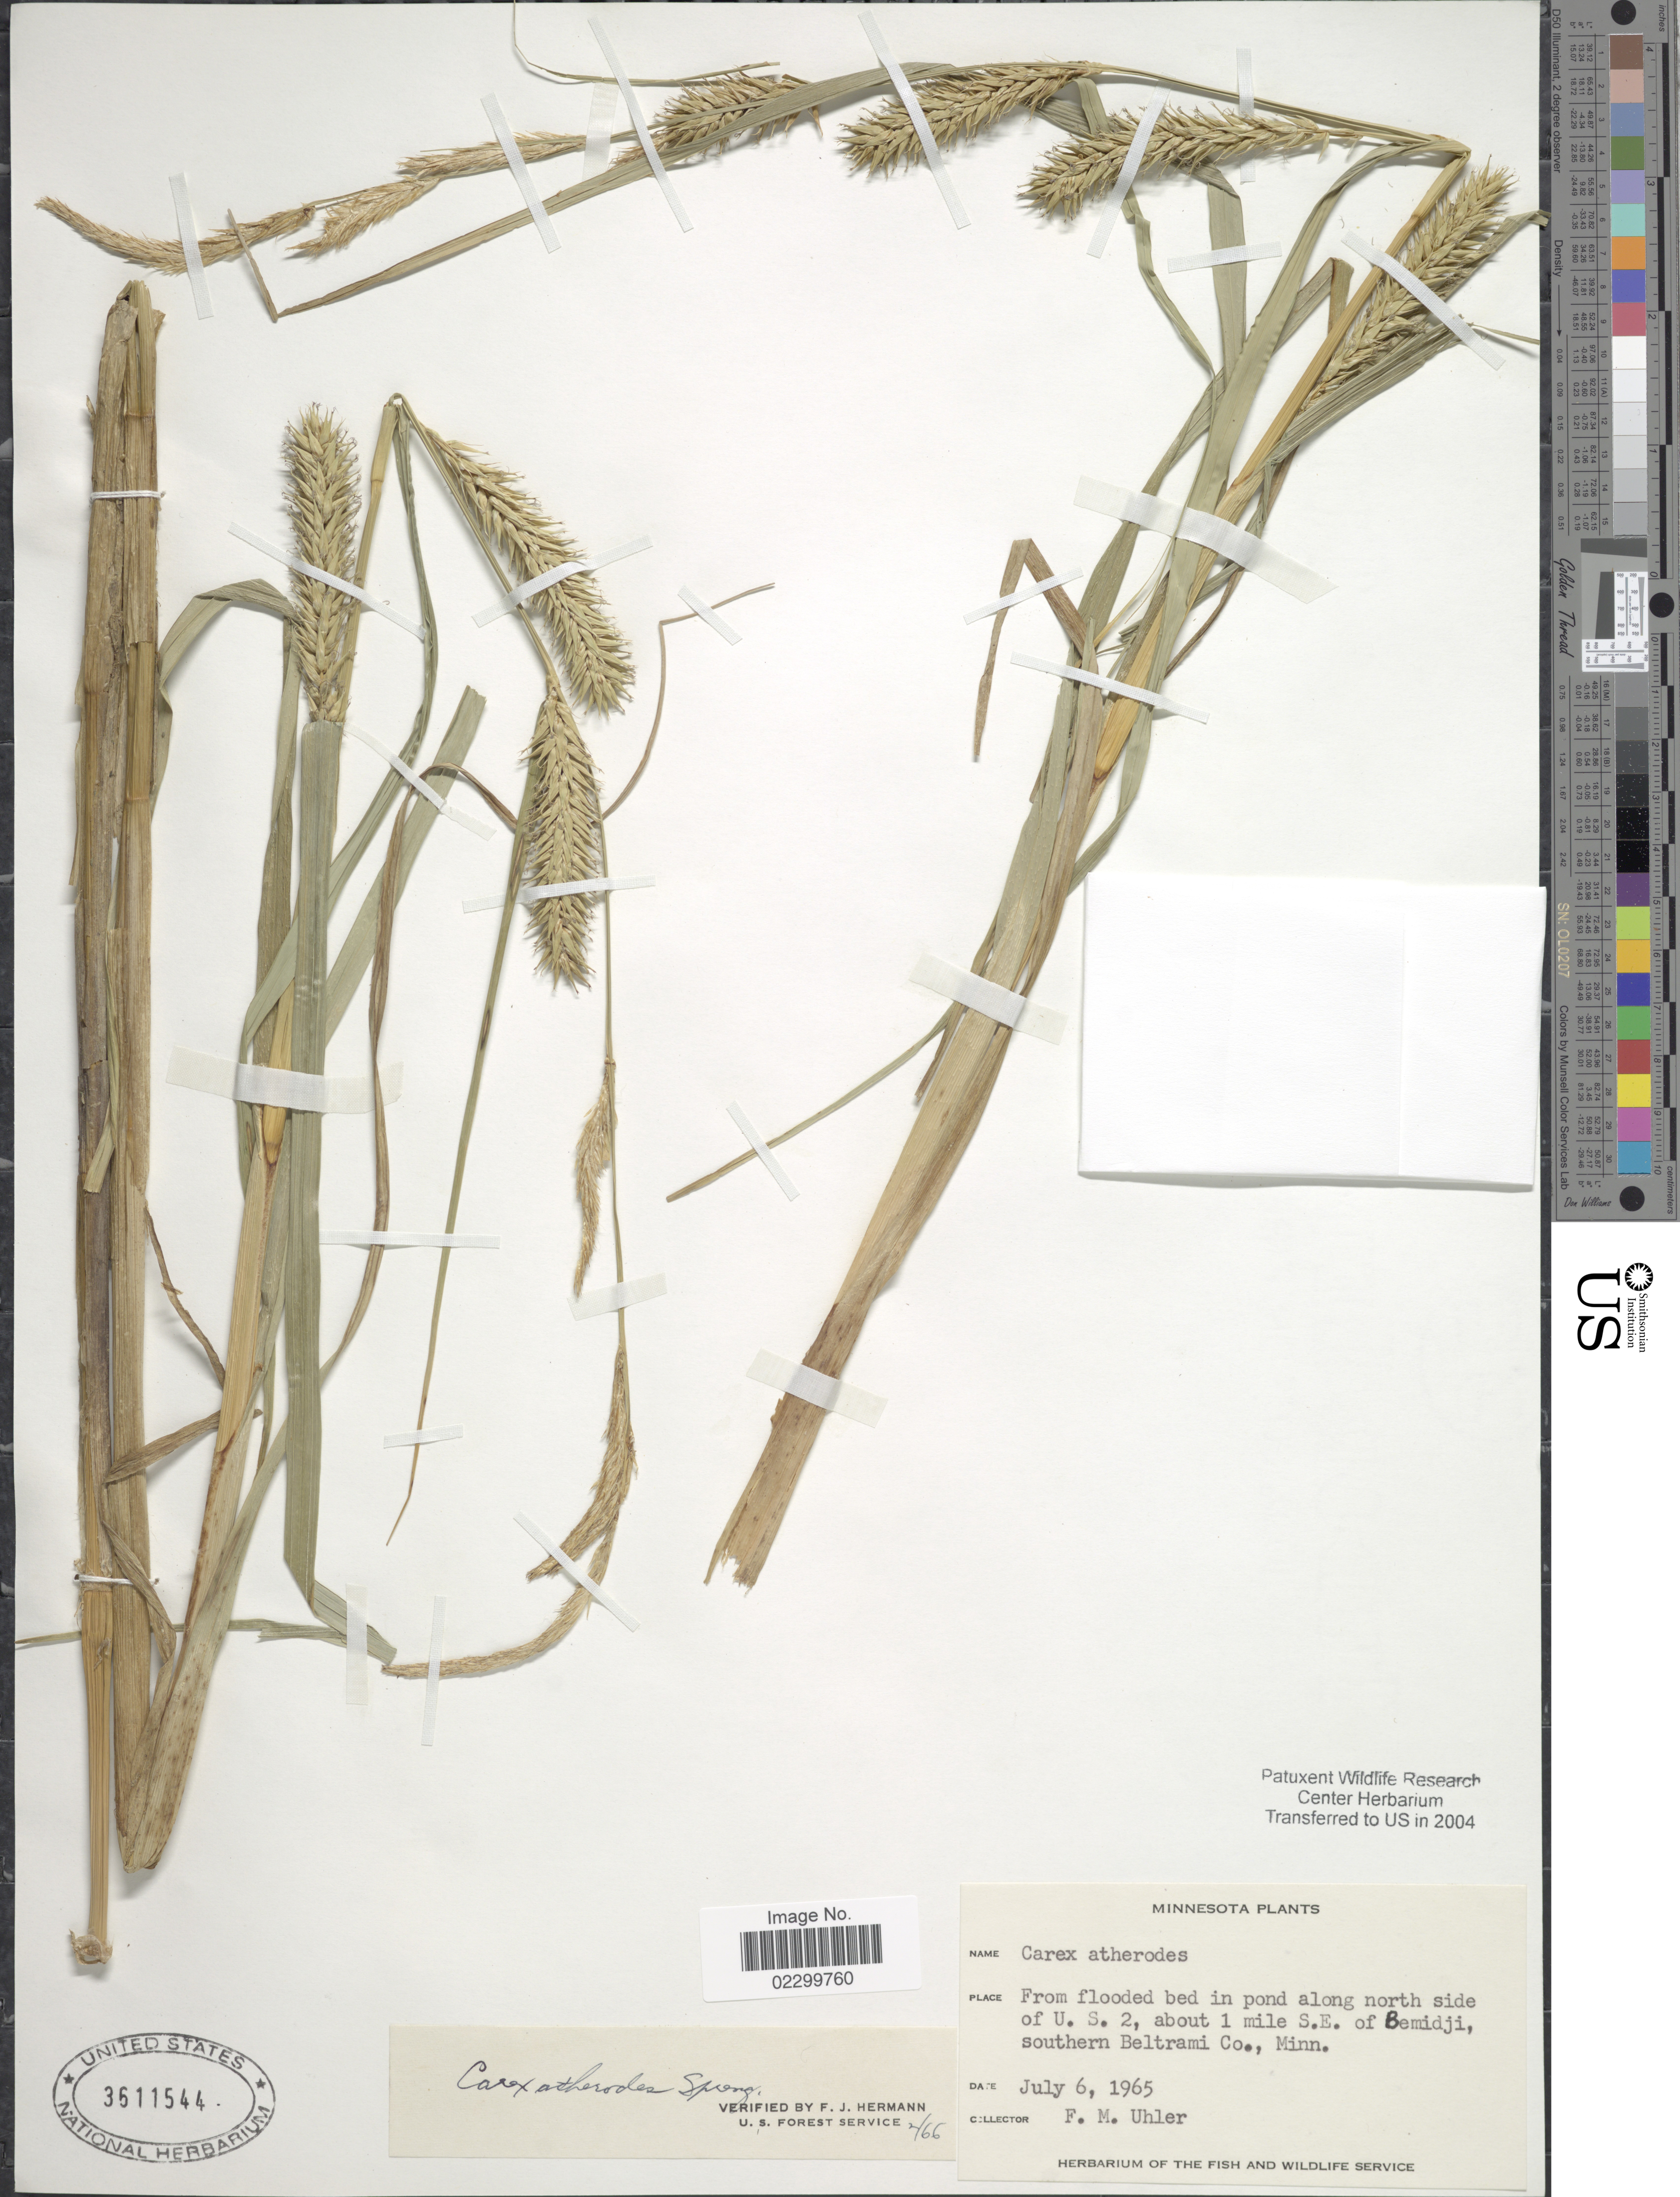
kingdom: Plantae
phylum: Tracheophyta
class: Liliopsida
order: Poales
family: Cyperaceae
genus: Carex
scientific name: Carex atherodes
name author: Spreng.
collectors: F. M. Uhler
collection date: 1965-07-06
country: United States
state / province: Minnesota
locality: From flooded bed in pond along north side of U.S. 2, about 1 mile S.E. of Bemidji, southern Beltrami Co.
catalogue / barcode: US 3611544